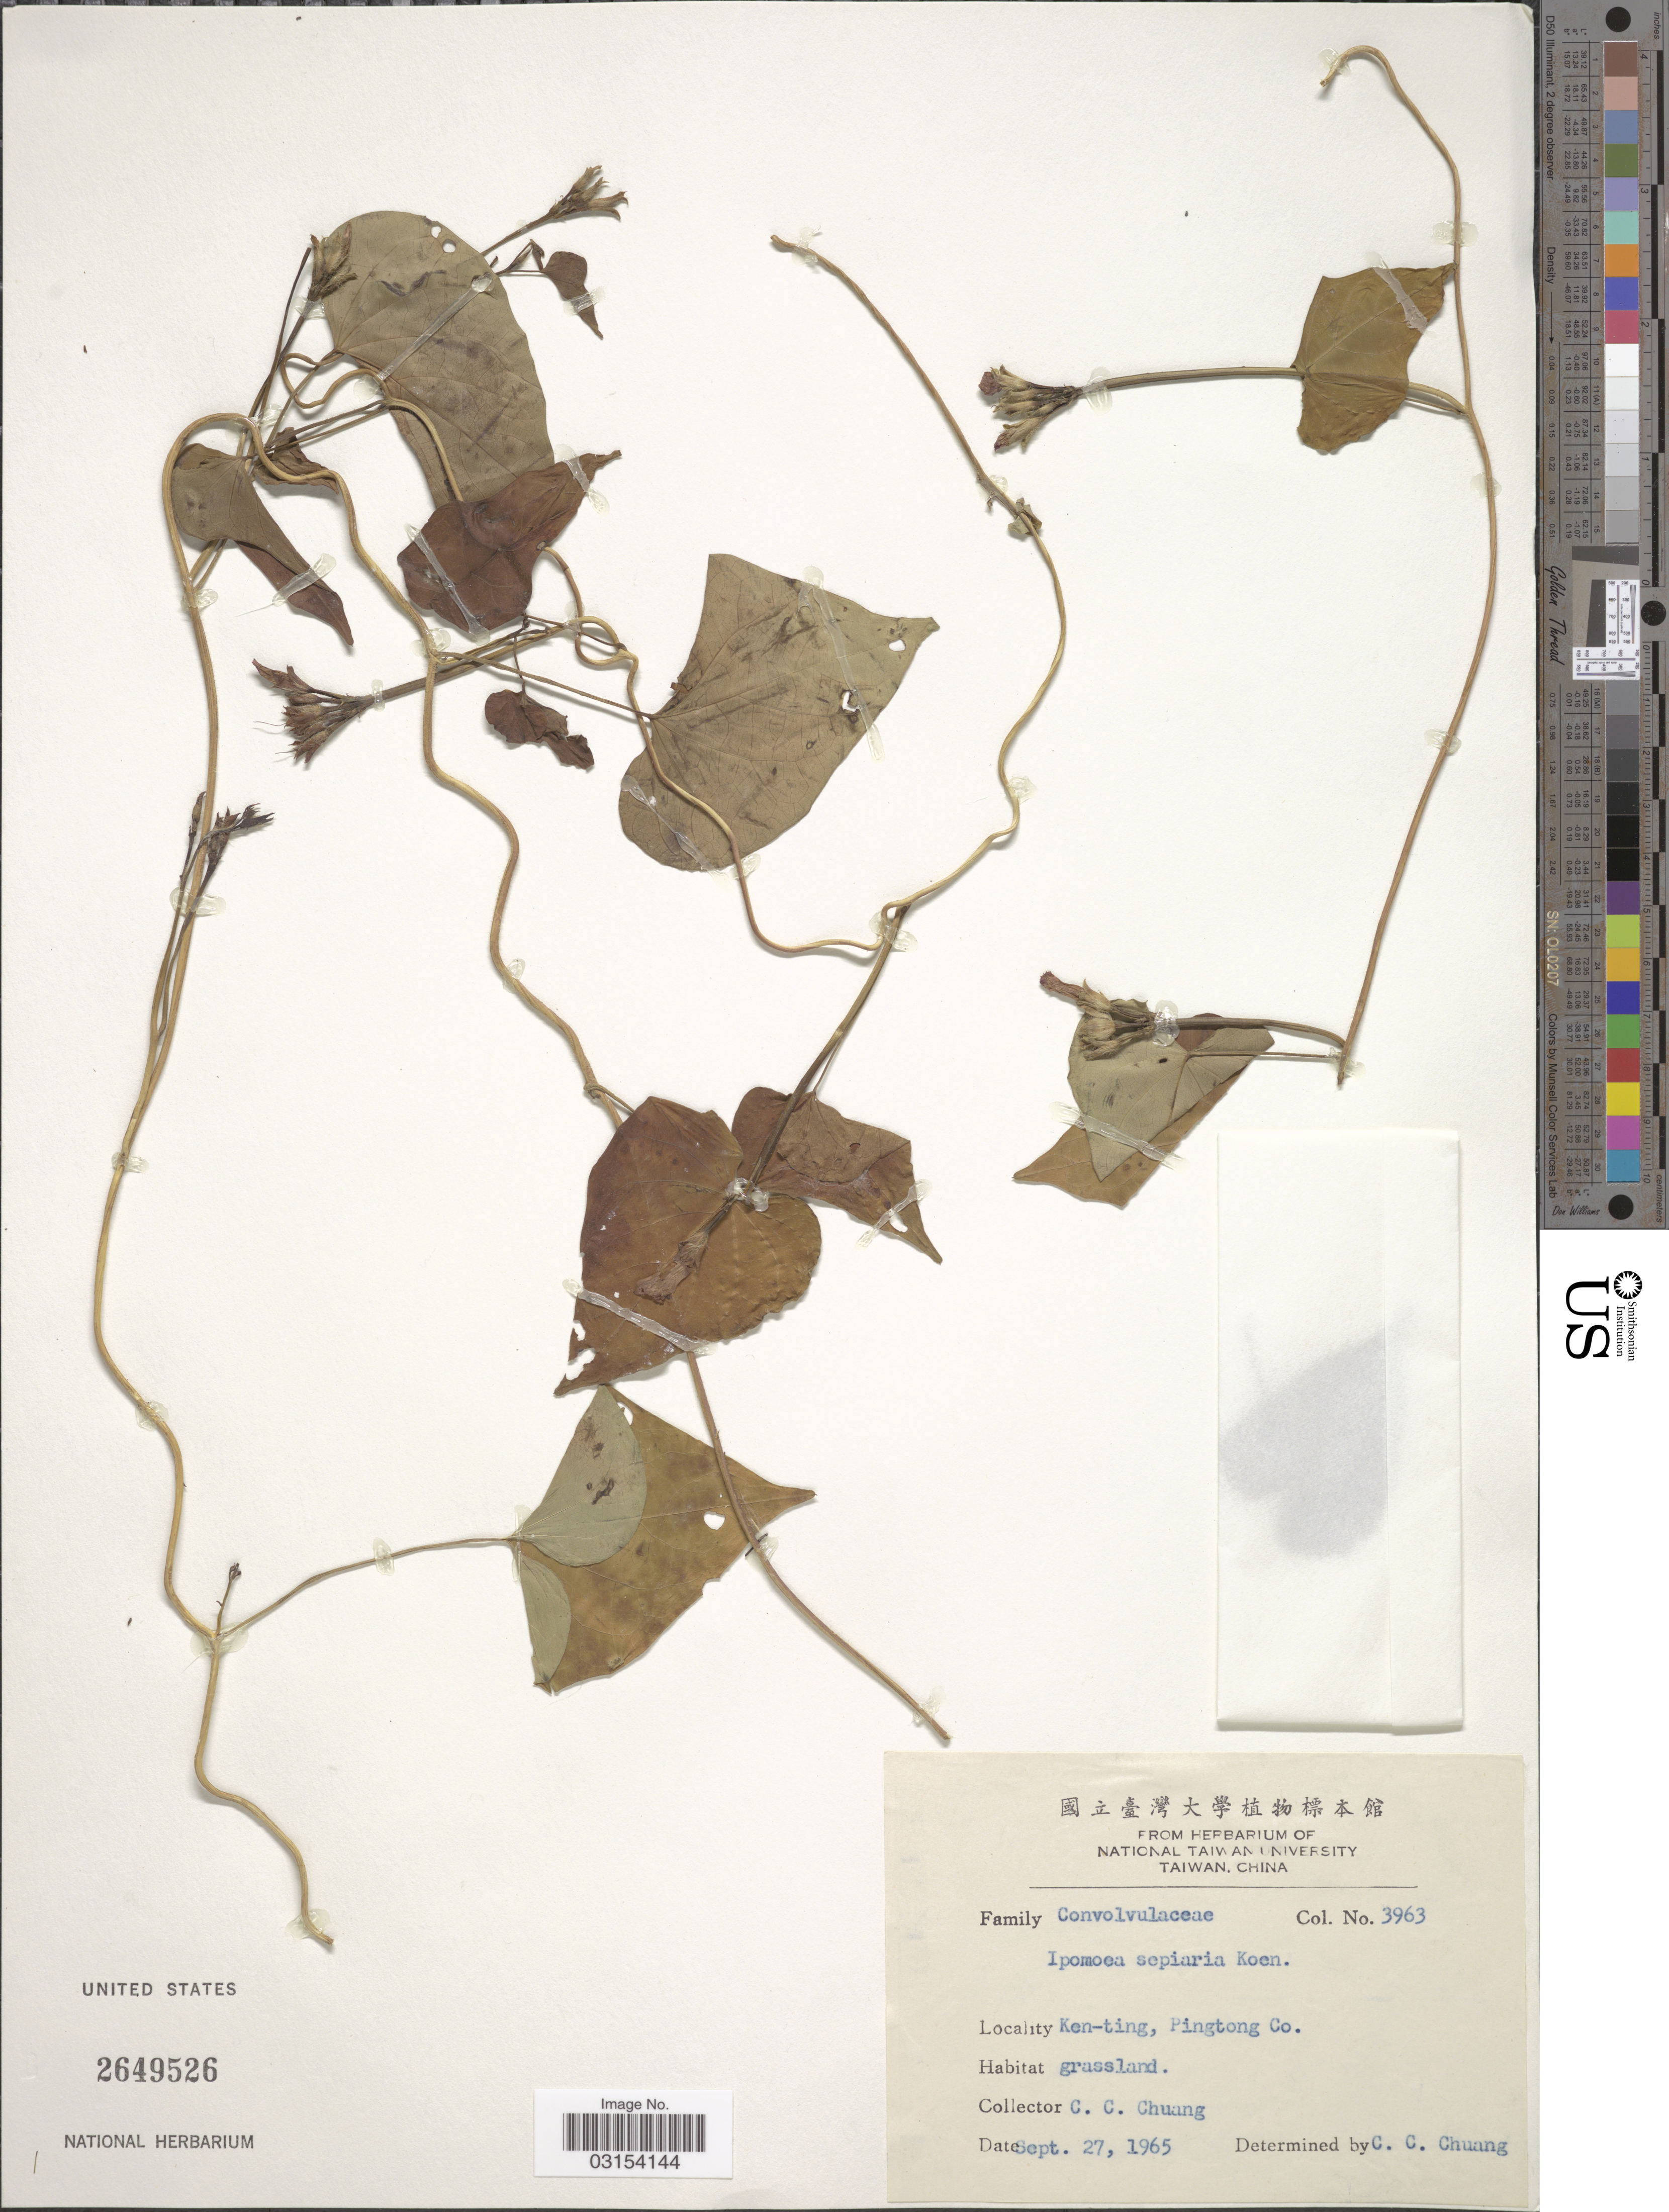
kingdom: Plantae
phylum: Tracheophyta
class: Magnoliopsida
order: Solanales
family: Convolvulaceae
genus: Ipomoea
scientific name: Ipomoea sepiaria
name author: Koenig ex Roxb.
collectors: C. C. Chuang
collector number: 3963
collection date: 1965-09-27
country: Taiwan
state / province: Pingtung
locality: Ken-ting, Pingtong Co.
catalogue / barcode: US 2649526